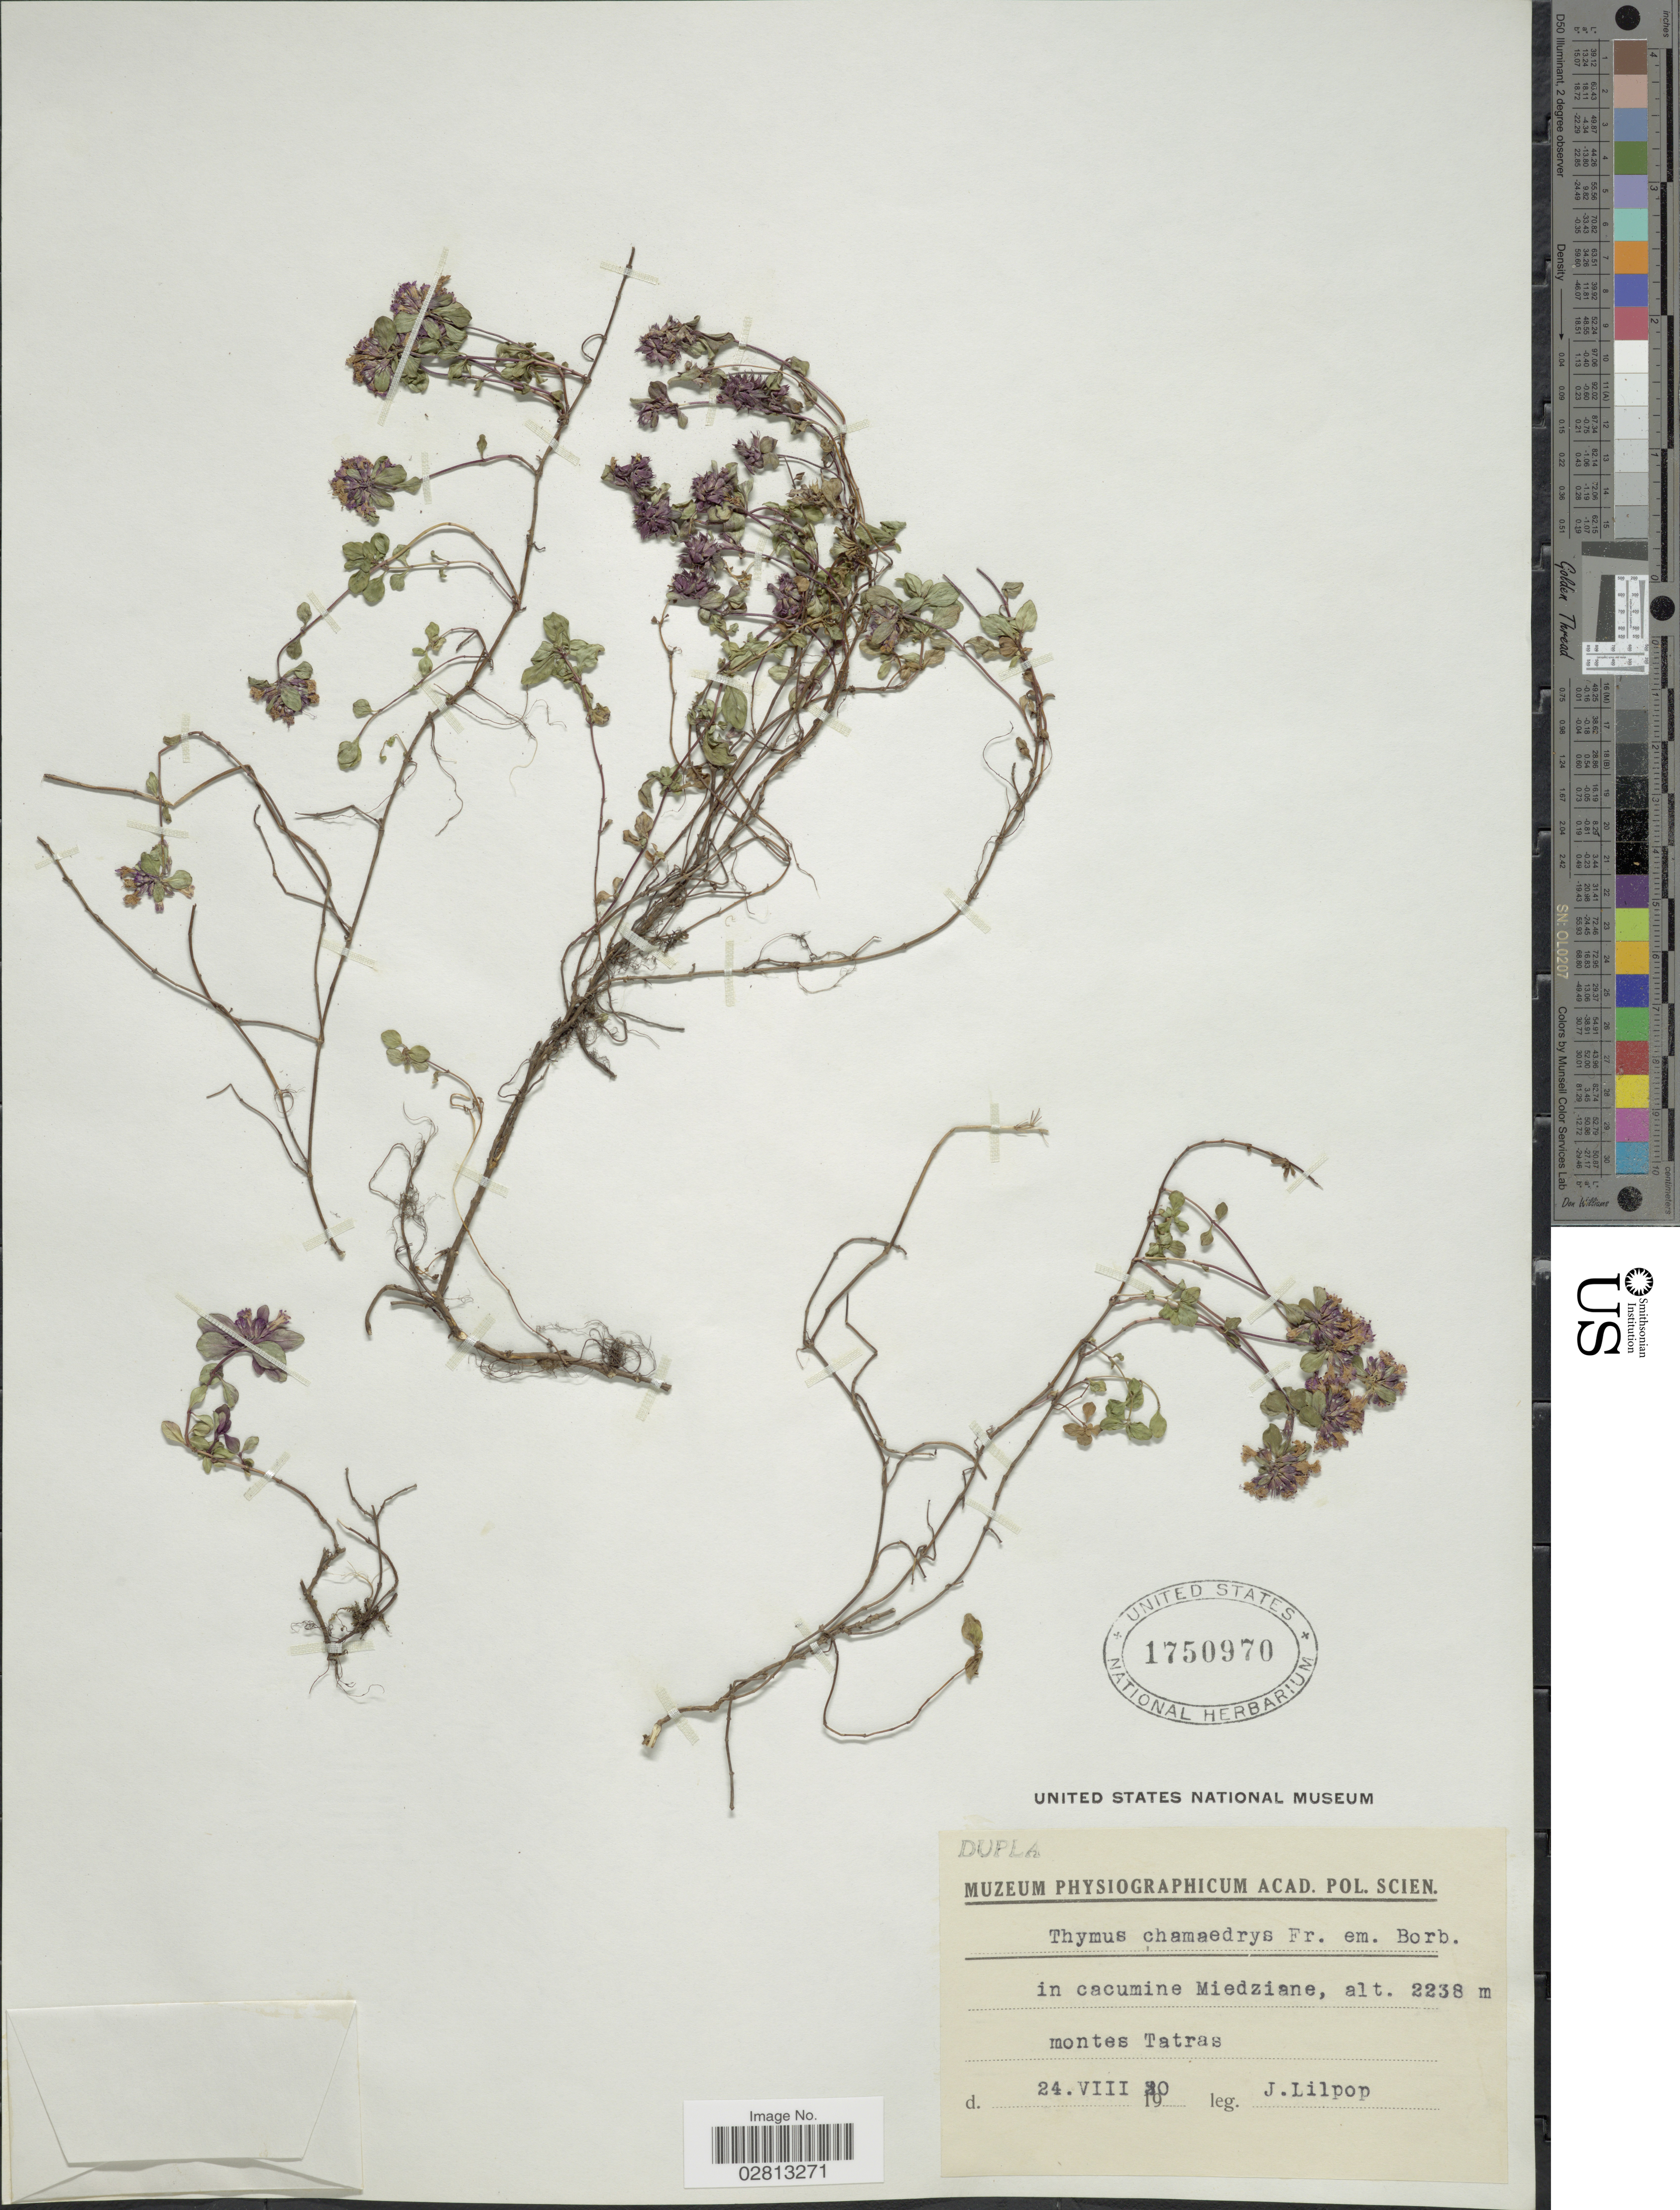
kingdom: Plantae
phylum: Tracheophyta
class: Magnoliopsida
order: Lamiales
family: Lamiaceae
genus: Thymus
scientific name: Thymus chamaedrys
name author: Fr.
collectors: J. Lilpop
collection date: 1980-08-24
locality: In cacumine Miedziane, montes Tatras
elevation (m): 2238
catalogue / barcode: US 1750970